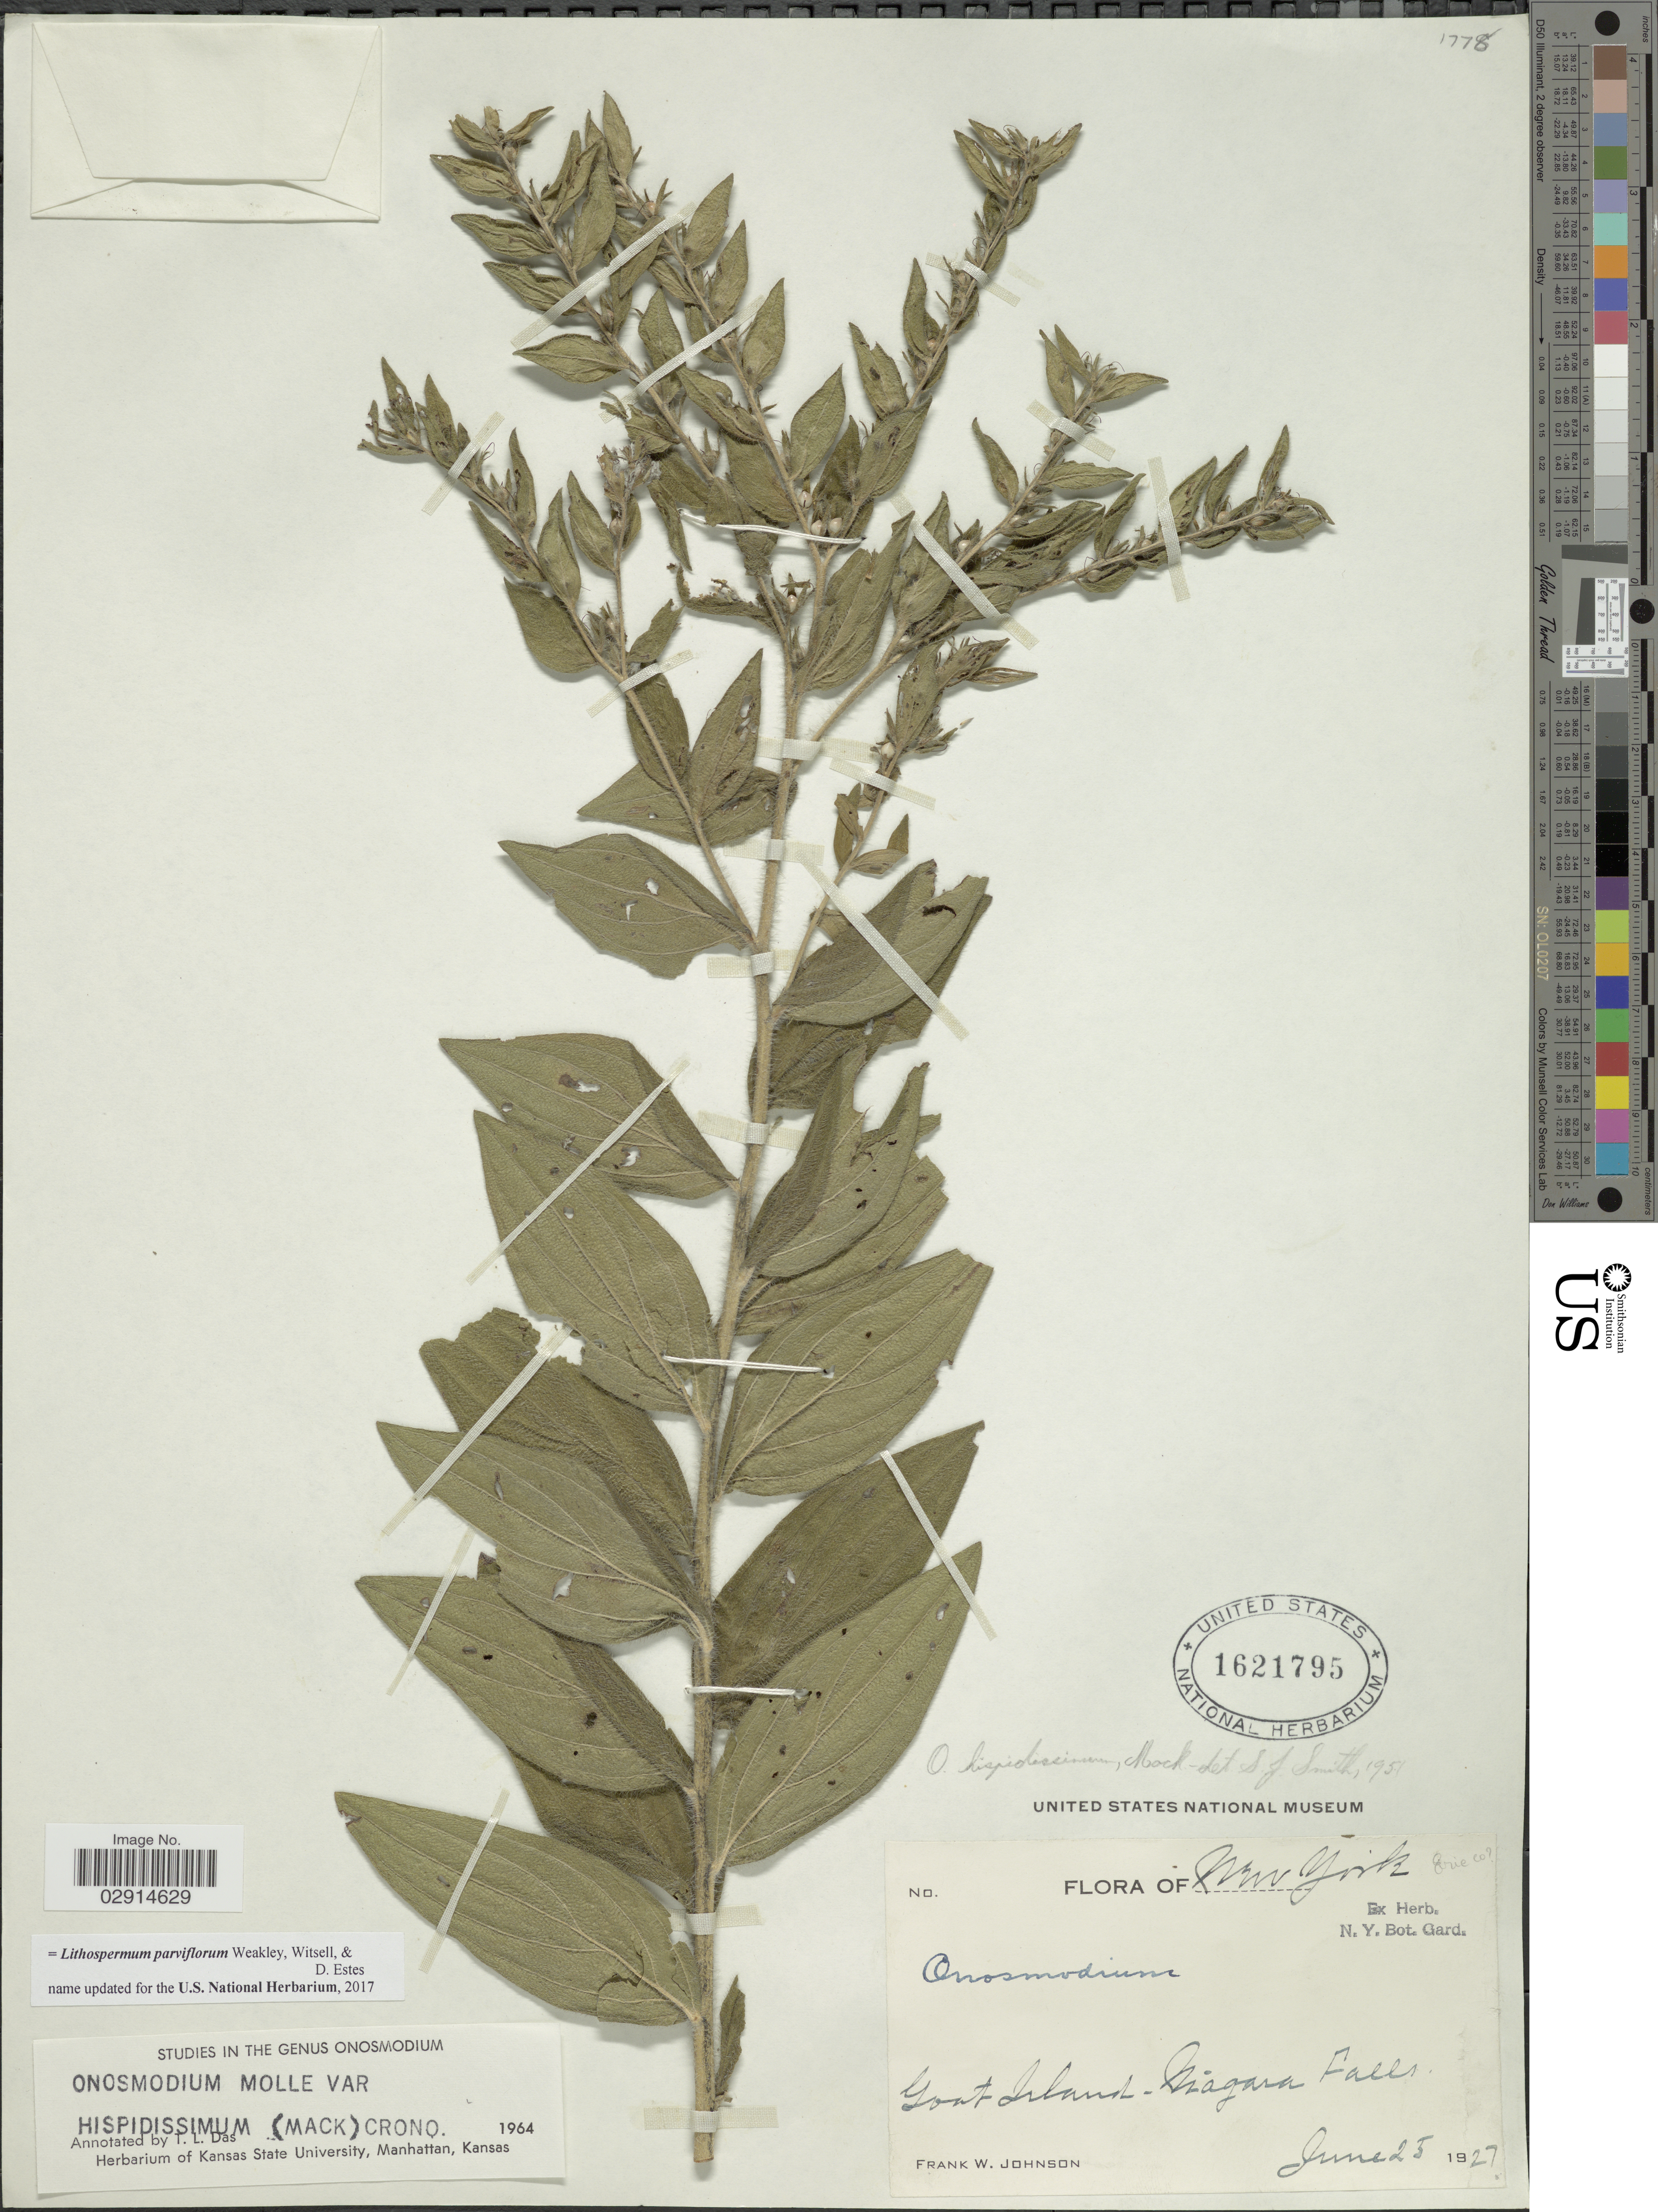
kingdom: Plantae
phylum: Tracheophyta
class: Magnoliopsida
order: Boraginales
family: Boraginaceae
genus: Lithospermum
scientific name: Lithospermum parviflorum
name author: Weakley et al.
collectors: F. W. Johnson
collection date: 1927-06-25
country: United States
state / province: New York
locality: Goat Island. Niagara Falls.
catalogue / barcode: US 1621795